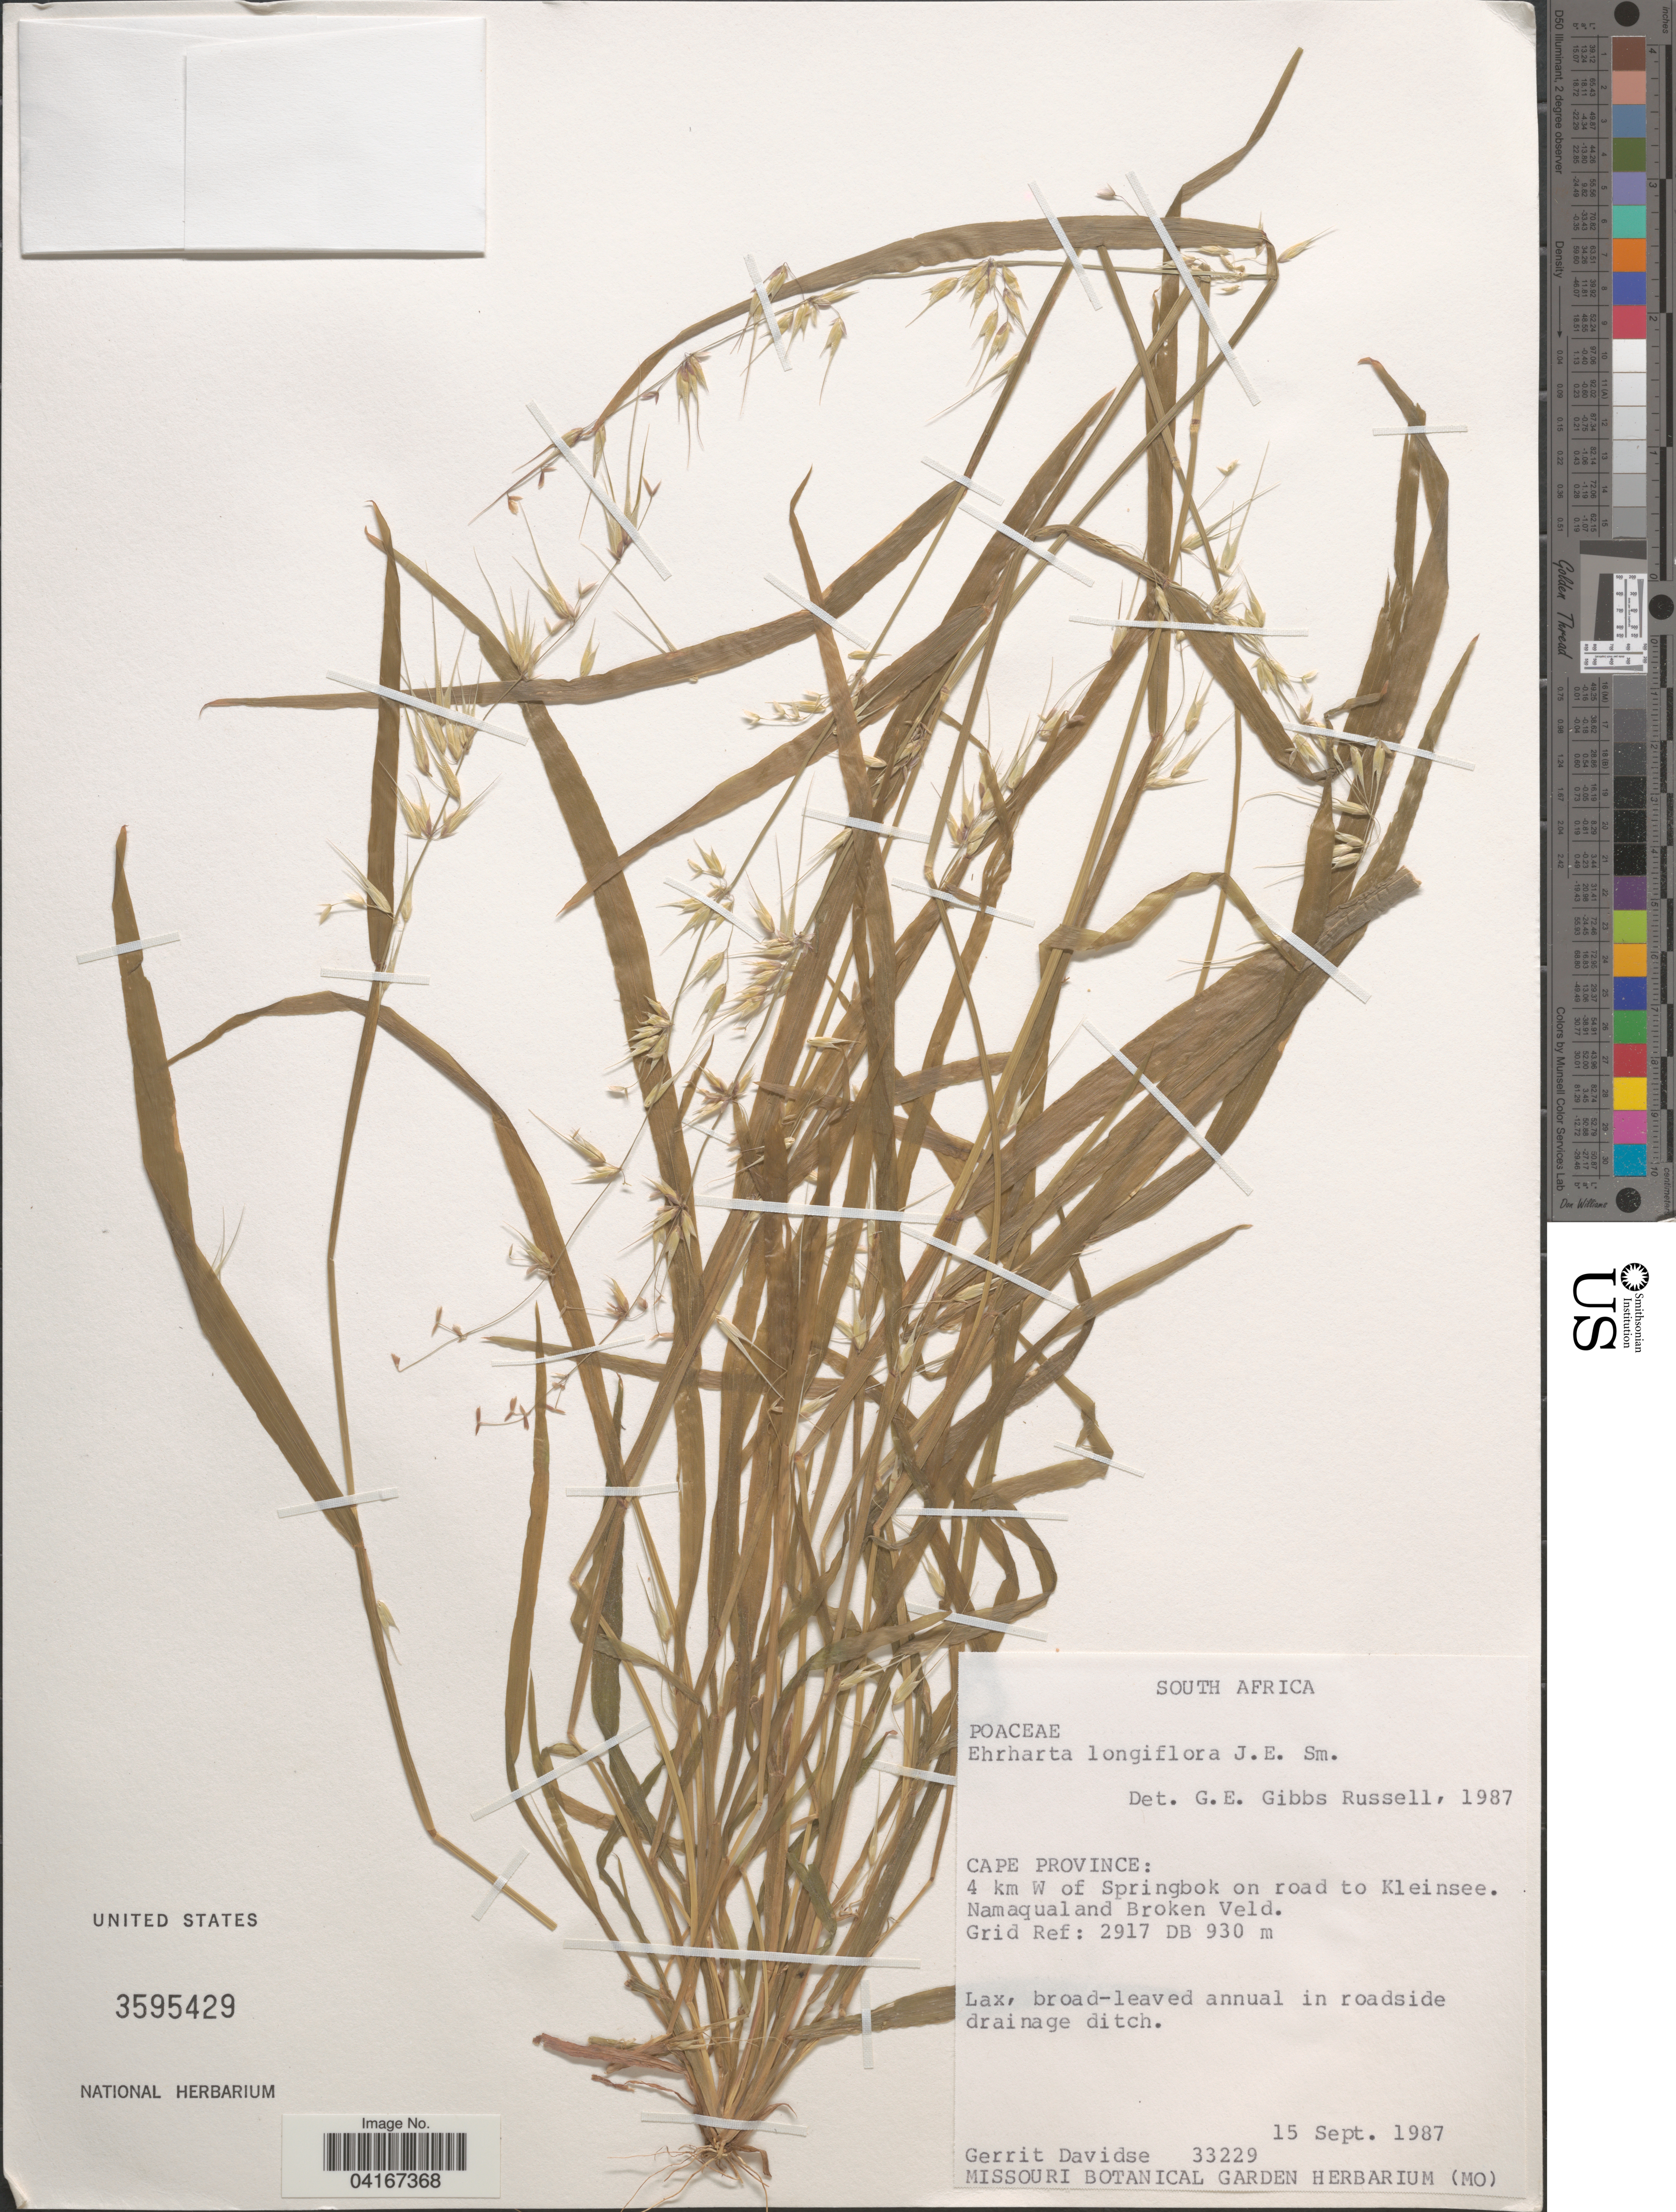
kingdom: Plantae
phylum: Tracheophyta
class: Liliopsida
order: Poales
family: Poaceae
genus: Ehrharta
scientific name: Ehrharta longiflora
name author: Sm.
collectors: G. Davidse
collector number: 33229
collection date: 1987-09-15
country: South Africa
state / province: Northern Cape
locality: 4 km W of Springbok on road to Kleinsee. Namaqualand Broken Veld. Grid Ref: 2917 DB.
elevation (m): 930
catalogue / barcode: US 3595429